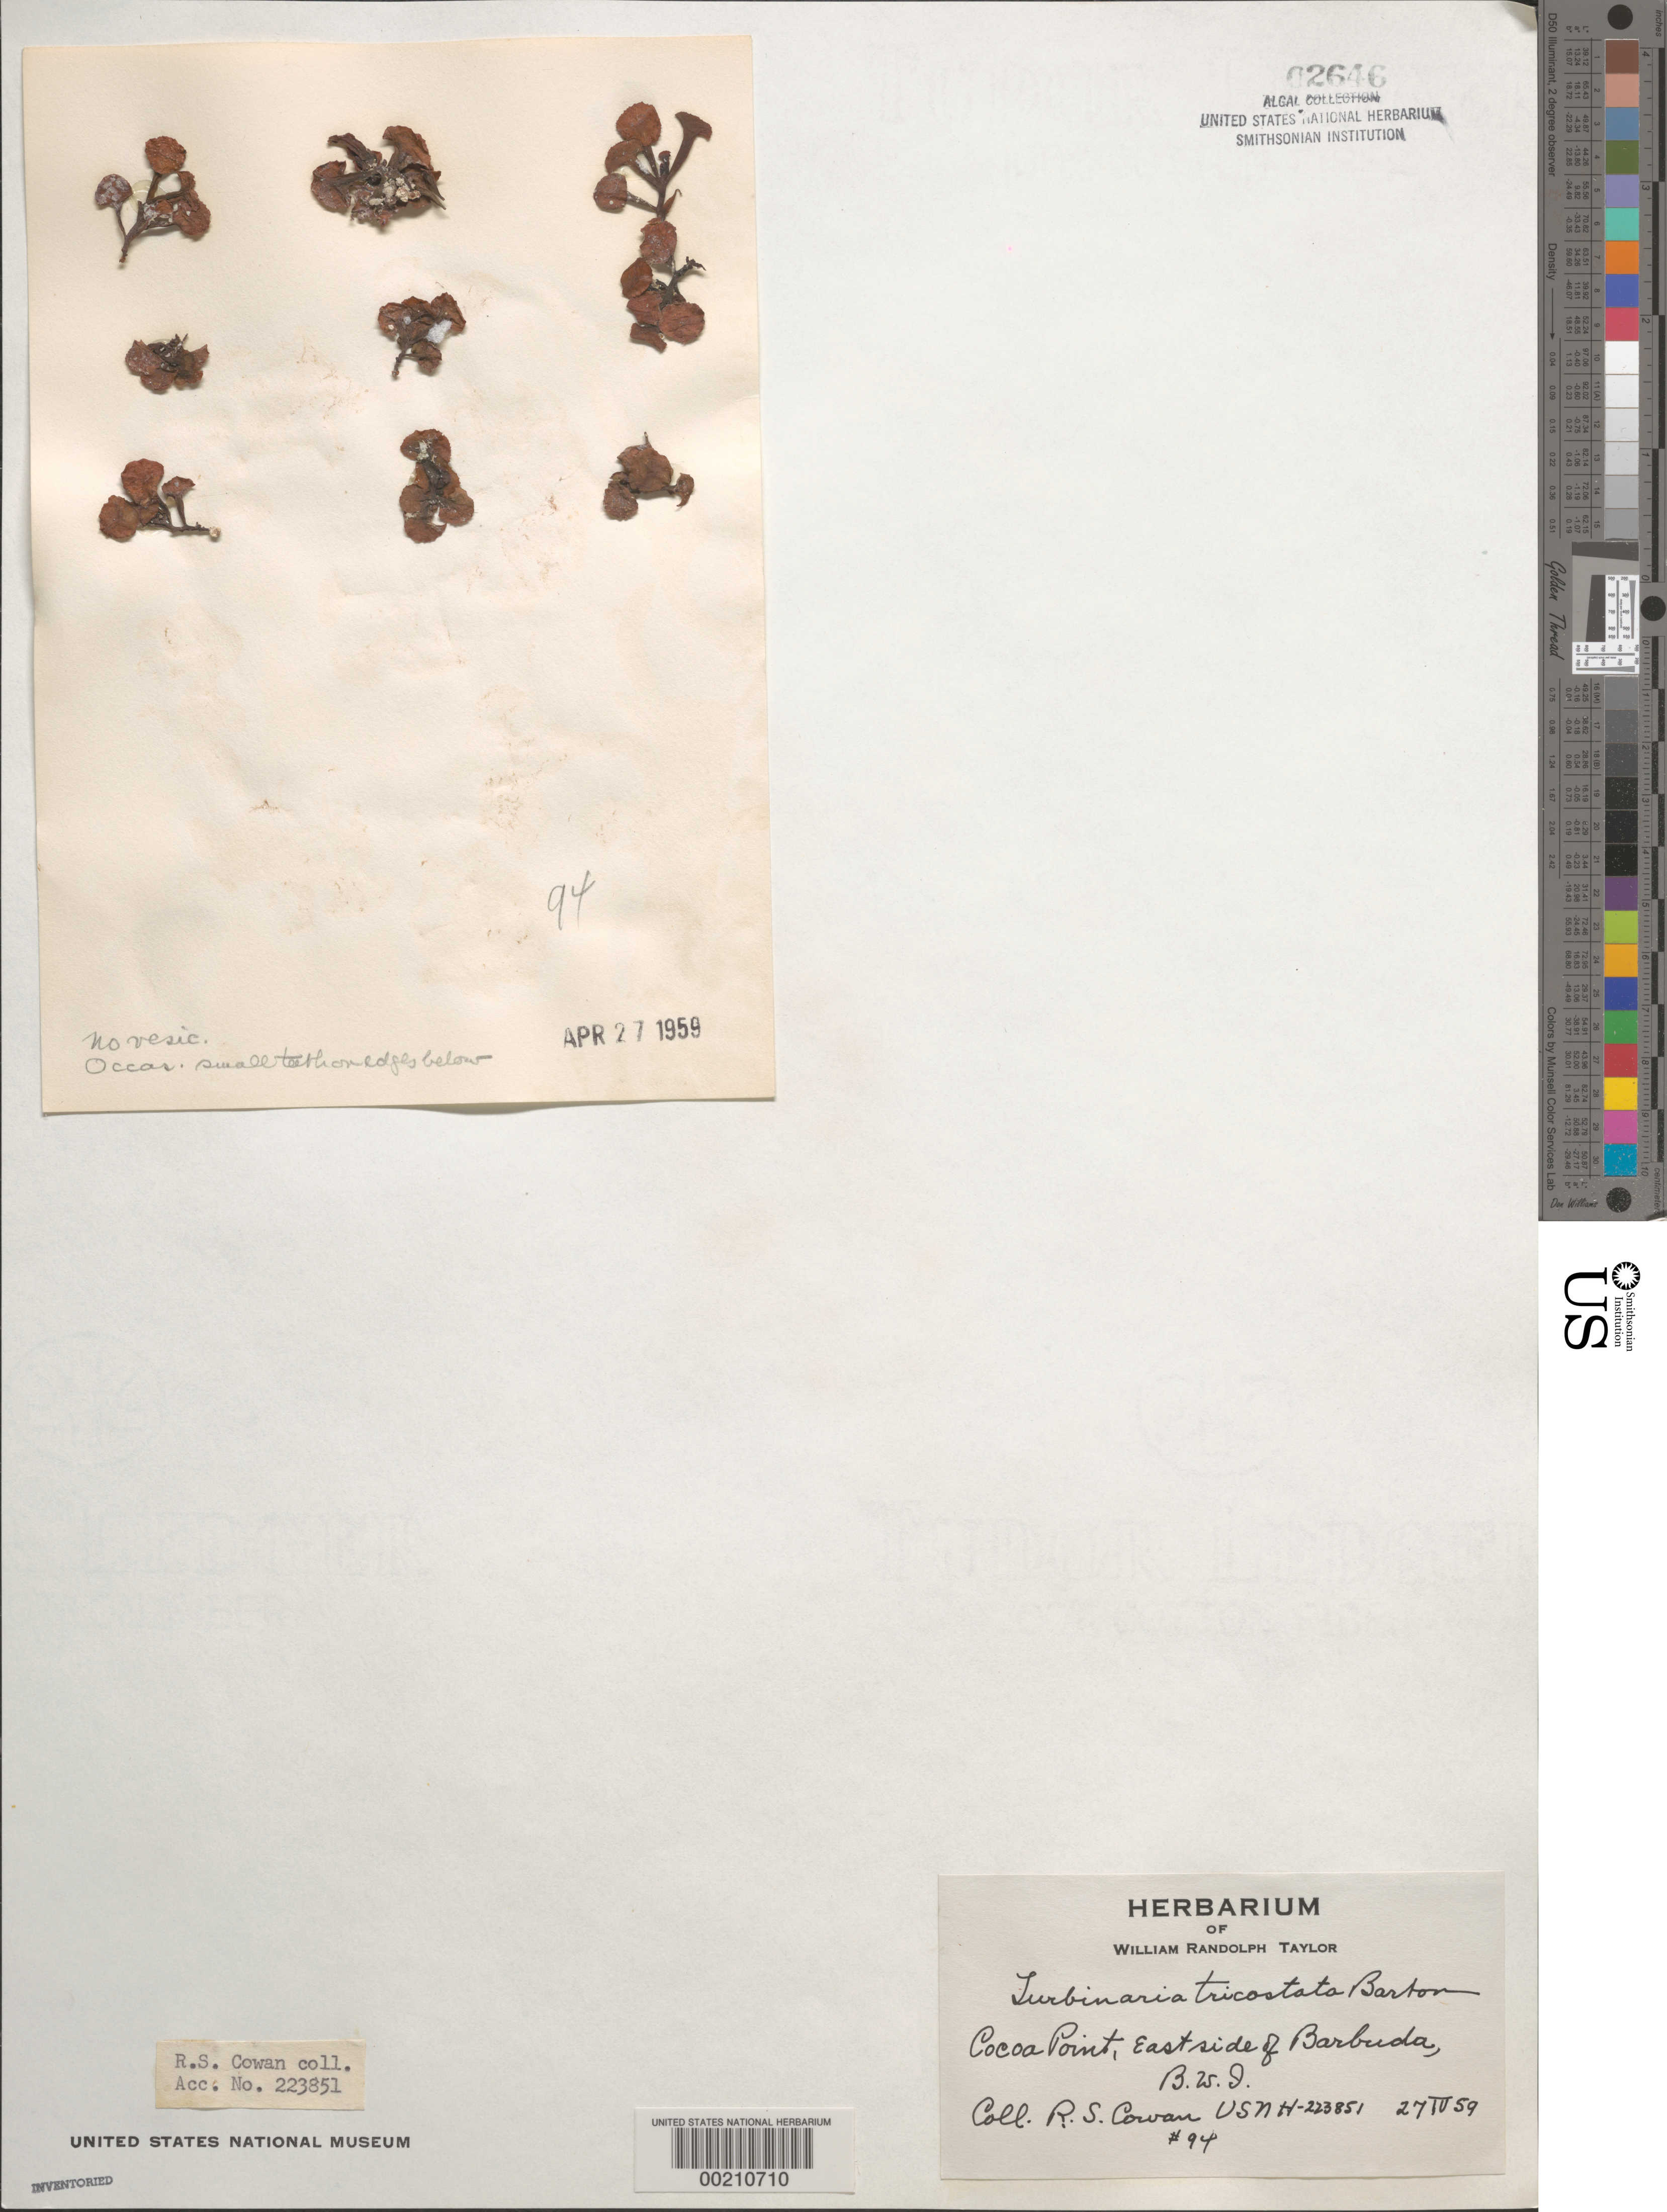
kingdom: Chromista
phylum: Ochrophyta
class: Phaeophyceae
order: Fucales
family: Sargassaceae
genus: Turbinaria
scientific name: Turbinaria turbinata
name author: (L.) Kuntze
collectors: R. S. Cowan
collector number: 94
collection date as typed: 27 Apr 1959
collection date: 1959-04-27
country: Antigua and Barbuda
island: Barbuda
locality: Cocoa Point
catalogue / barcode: US 2646